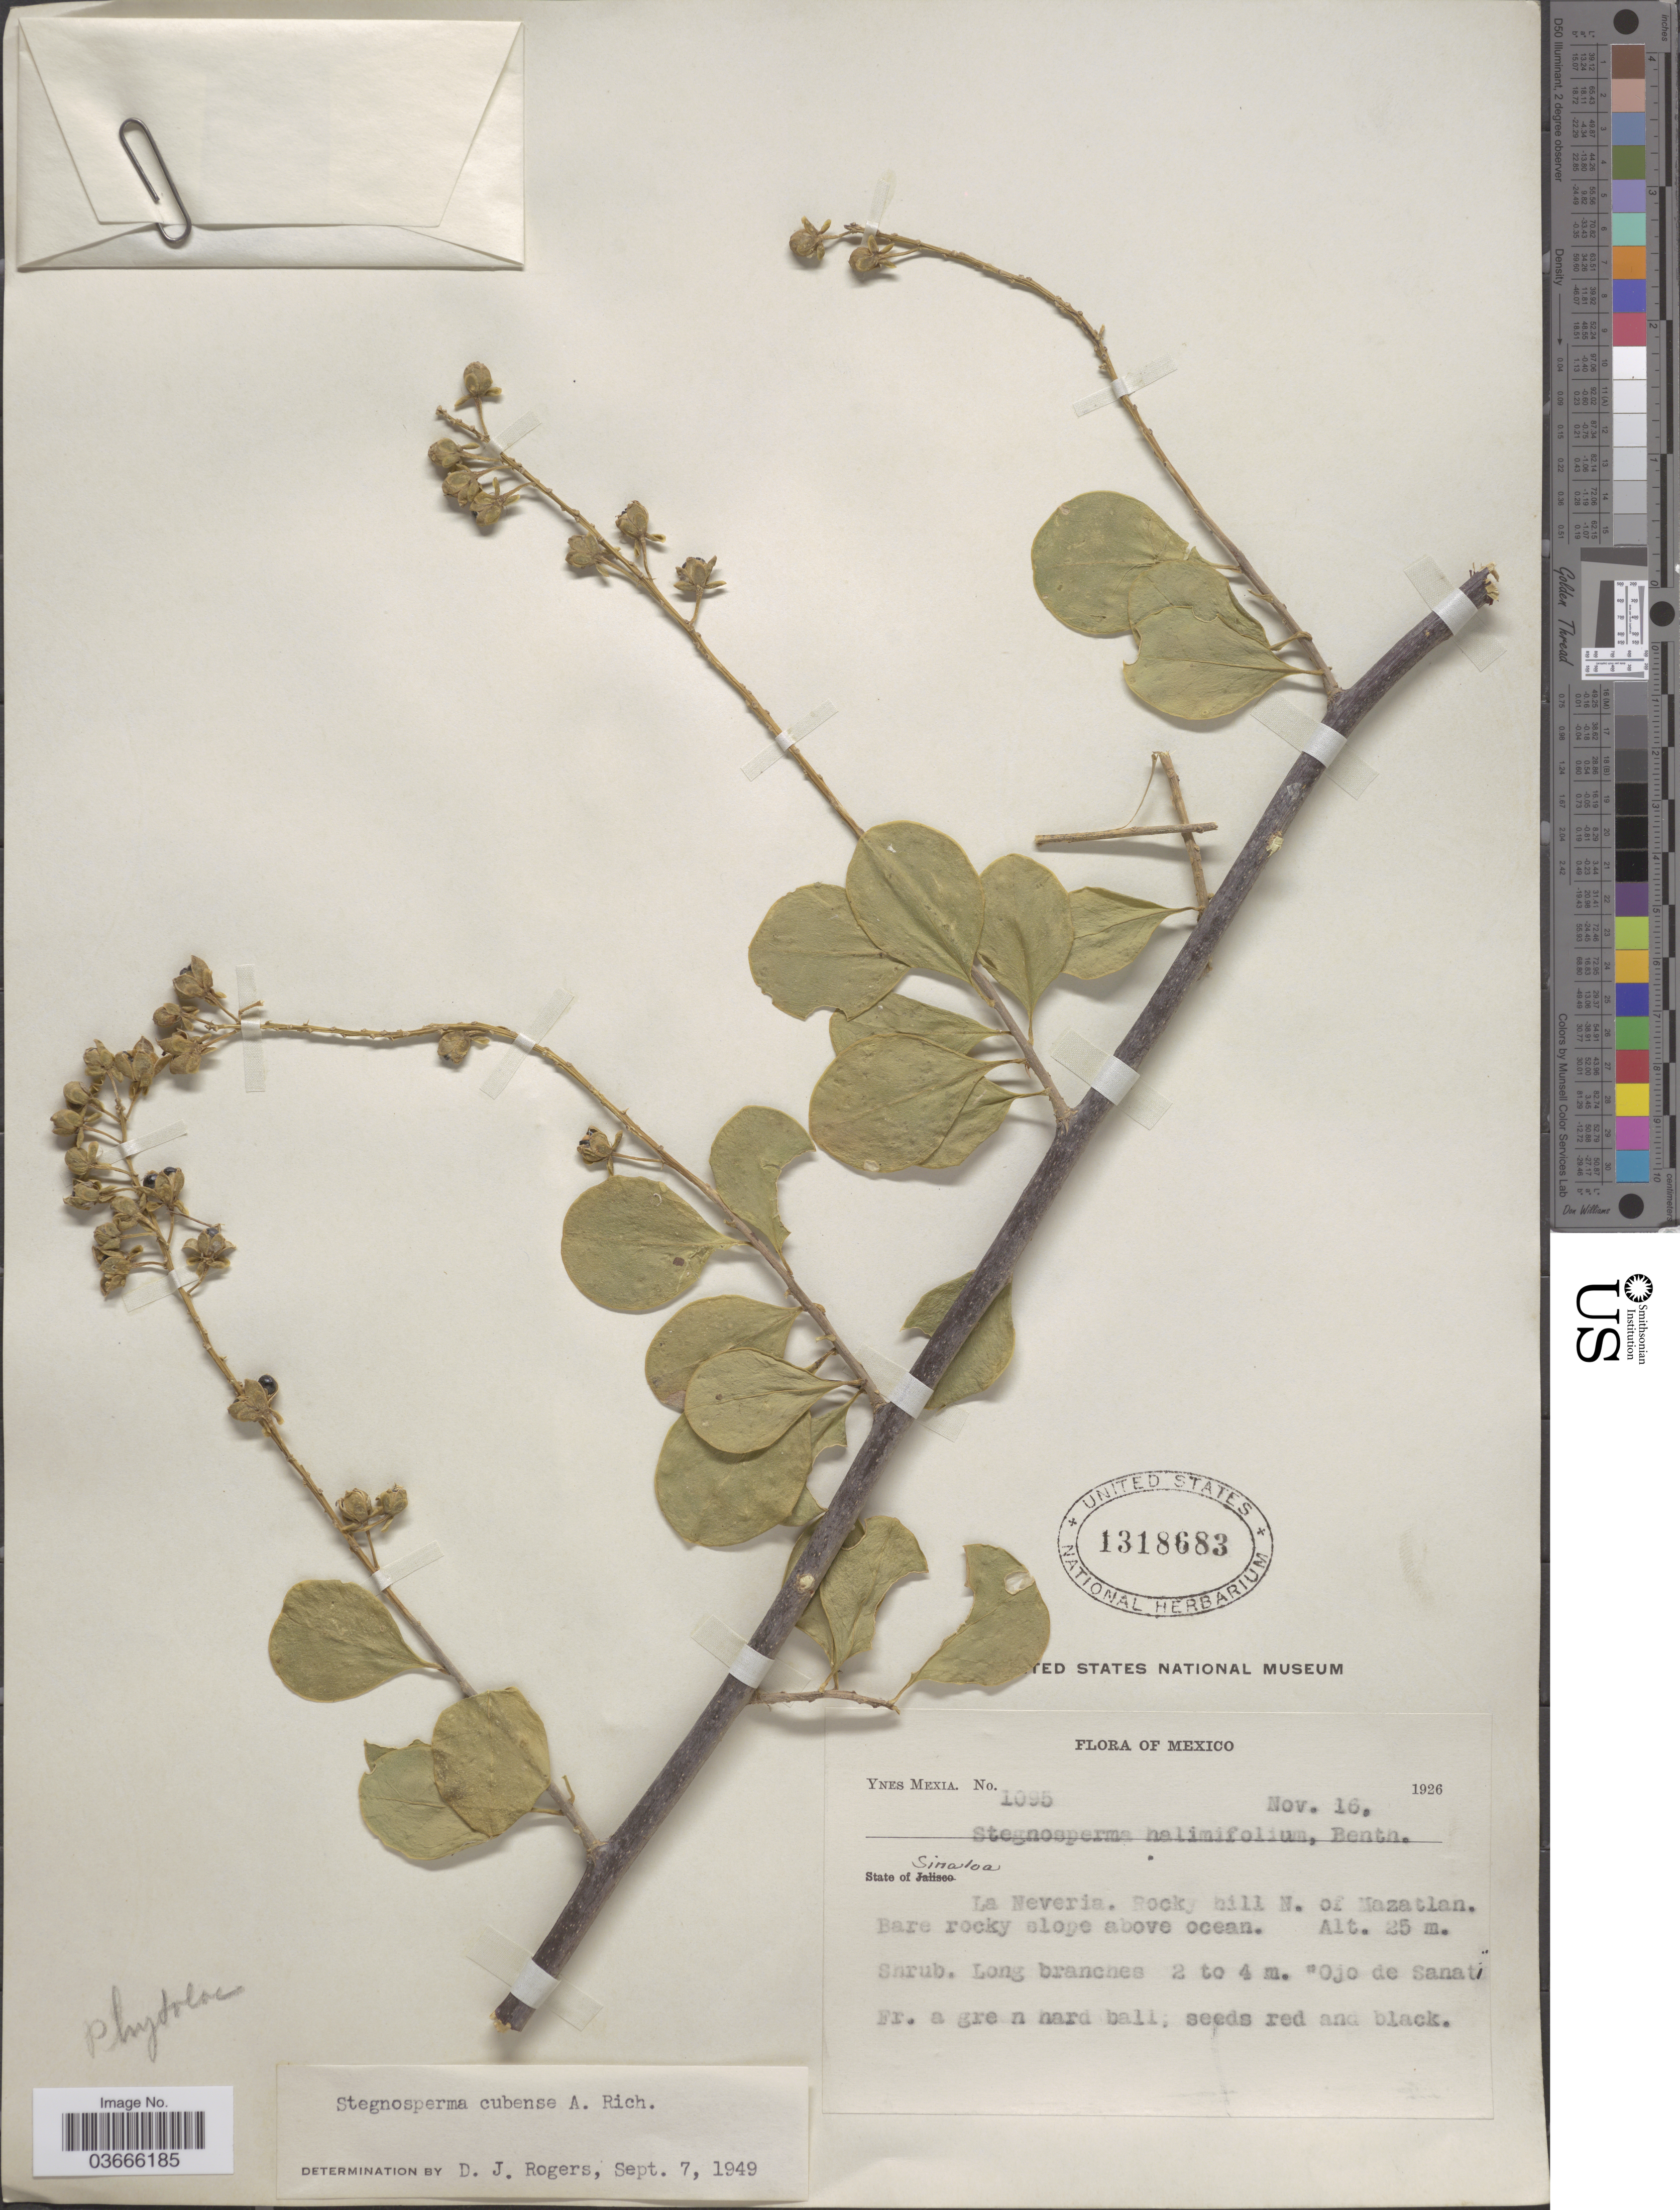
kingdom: Plantae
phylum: Tracheophyta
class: Magnoliopsida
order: Caryophyllales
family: Stegnospermataceae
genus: Stegnosperma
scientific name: Stegnosperma cubense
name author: A. Rich.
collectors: Y. Mexia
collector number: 1095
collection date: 1926-11-16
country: Mexico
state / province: Sinaloa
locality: La Neveria. Rocky hill N. Mazatlan. Bare rocky slope above ocean.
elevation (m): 25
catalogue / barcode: US 1318683